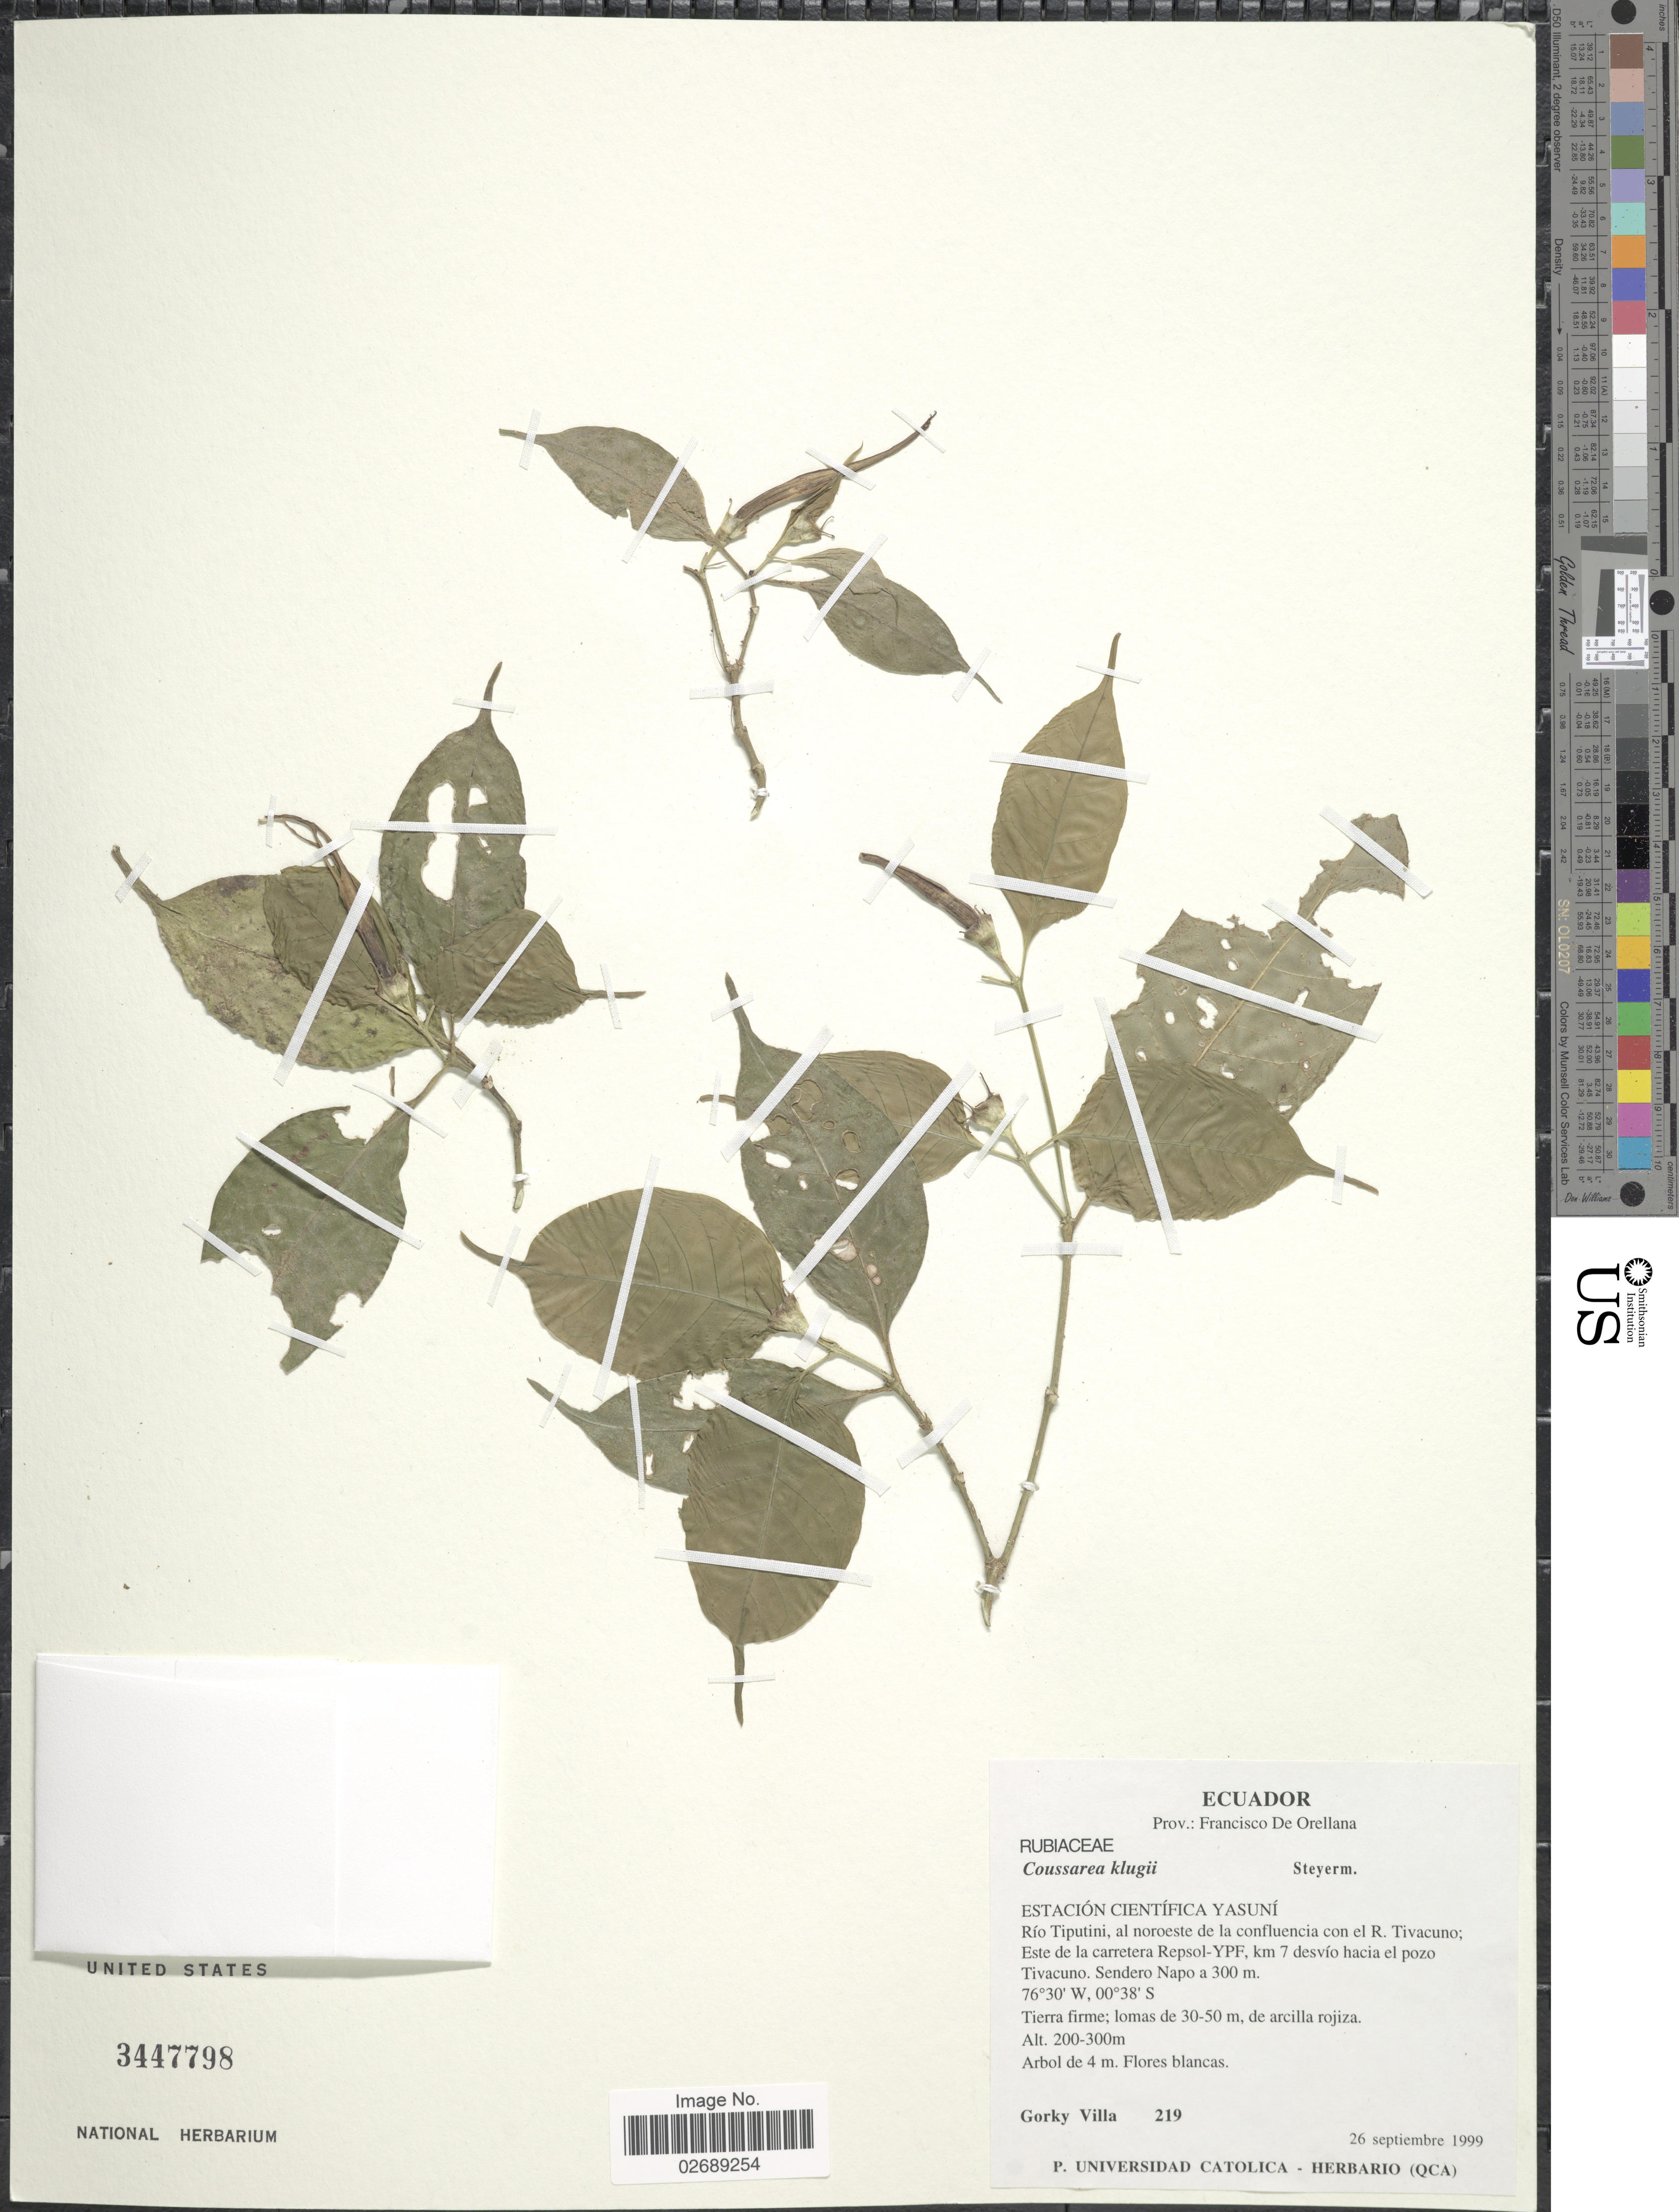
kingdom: Plantae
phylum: Tracheophyta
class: Magnoliopsida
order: Gentianales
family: Rubiaceae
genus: Coussarea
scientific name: Coussarea klugii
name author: Steyerm.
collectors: G. Villa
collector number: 219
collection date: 1999-09-26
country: Ecuador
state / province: Orellana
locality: Prov.: Francisco De Orellana, Estacion Cientifica Yasuni, Rio Tiputini, al noroeste de la confluencia con el R. Tivacuno; Este de la carretera Repsol YPF, km 7 desvio hacia el pozo Tivacuno. Sendero Napo a 300 m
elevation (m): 200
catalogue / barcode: US 3447798